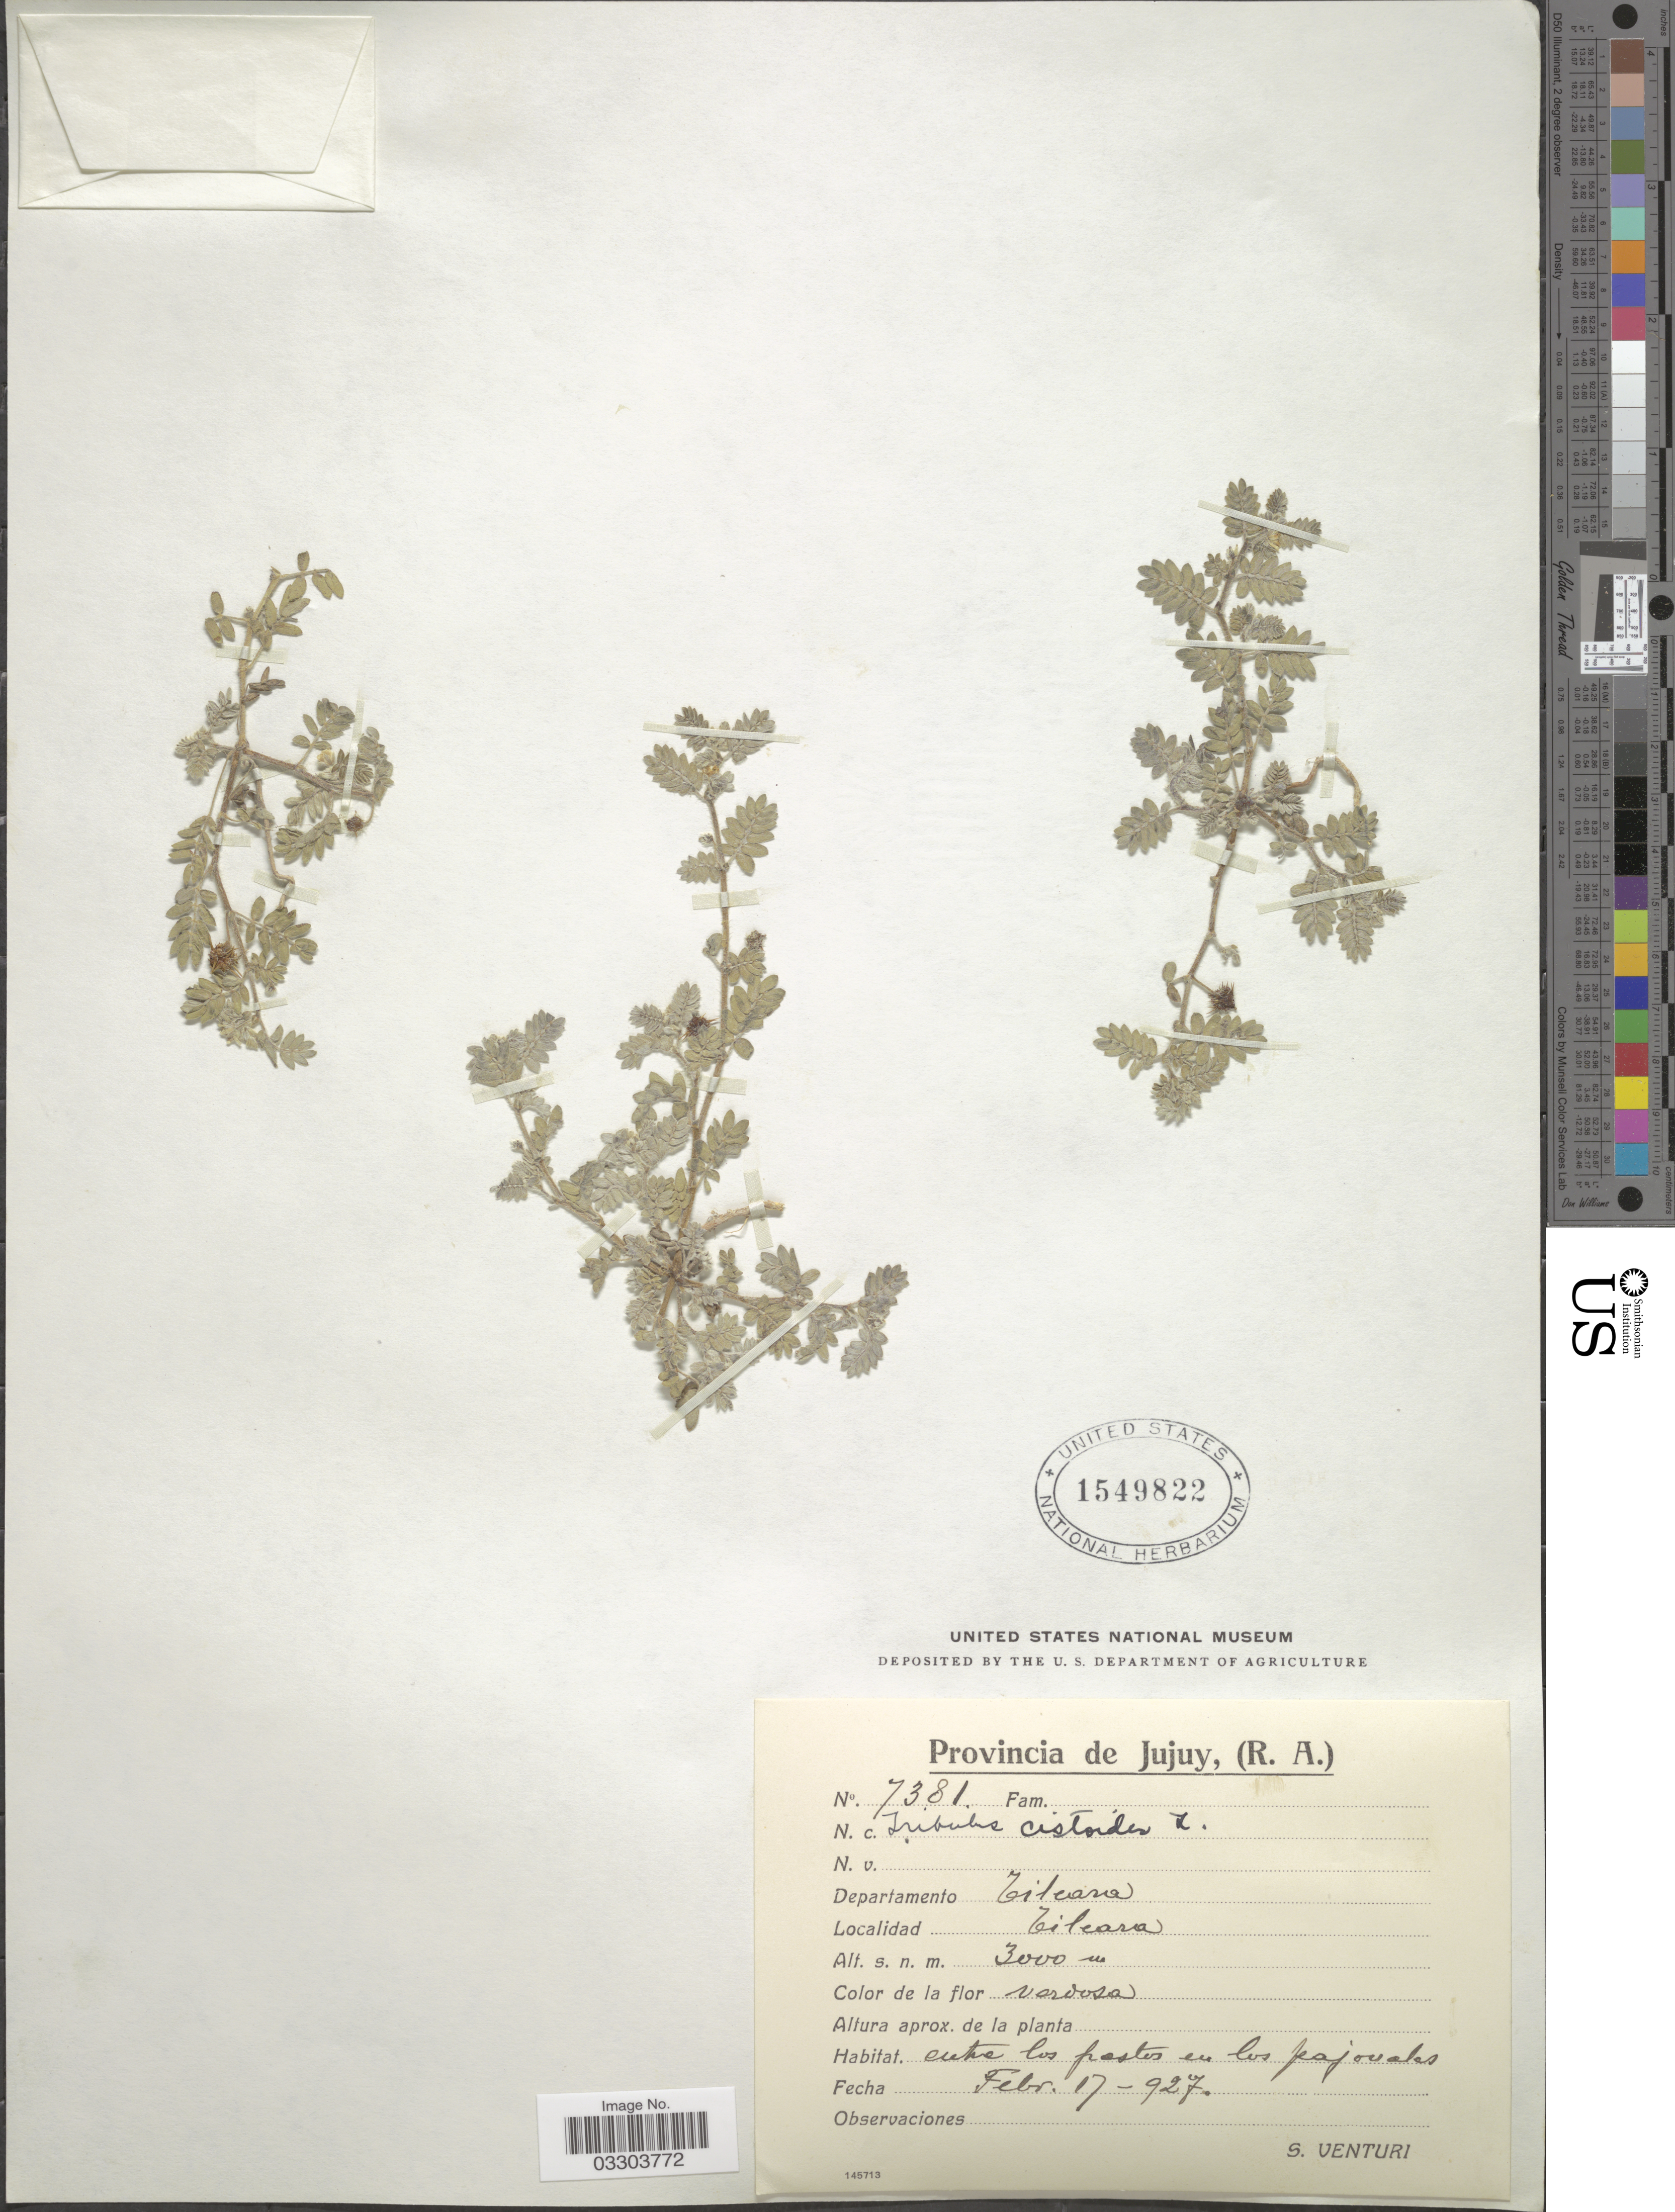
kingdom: Plantae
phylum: Tracheophyta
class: Magnoliopsida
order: Zygophyllales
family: Zygophyllaceae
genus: Tribulus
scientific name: Tribulus terrestris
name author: L.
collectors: S. Venturi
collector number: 7381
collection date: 1927-02-17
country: Argentina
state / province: Jujuy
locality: Departamento Tilcara. Tilcara.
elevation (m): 3000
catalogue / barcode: US 1549822